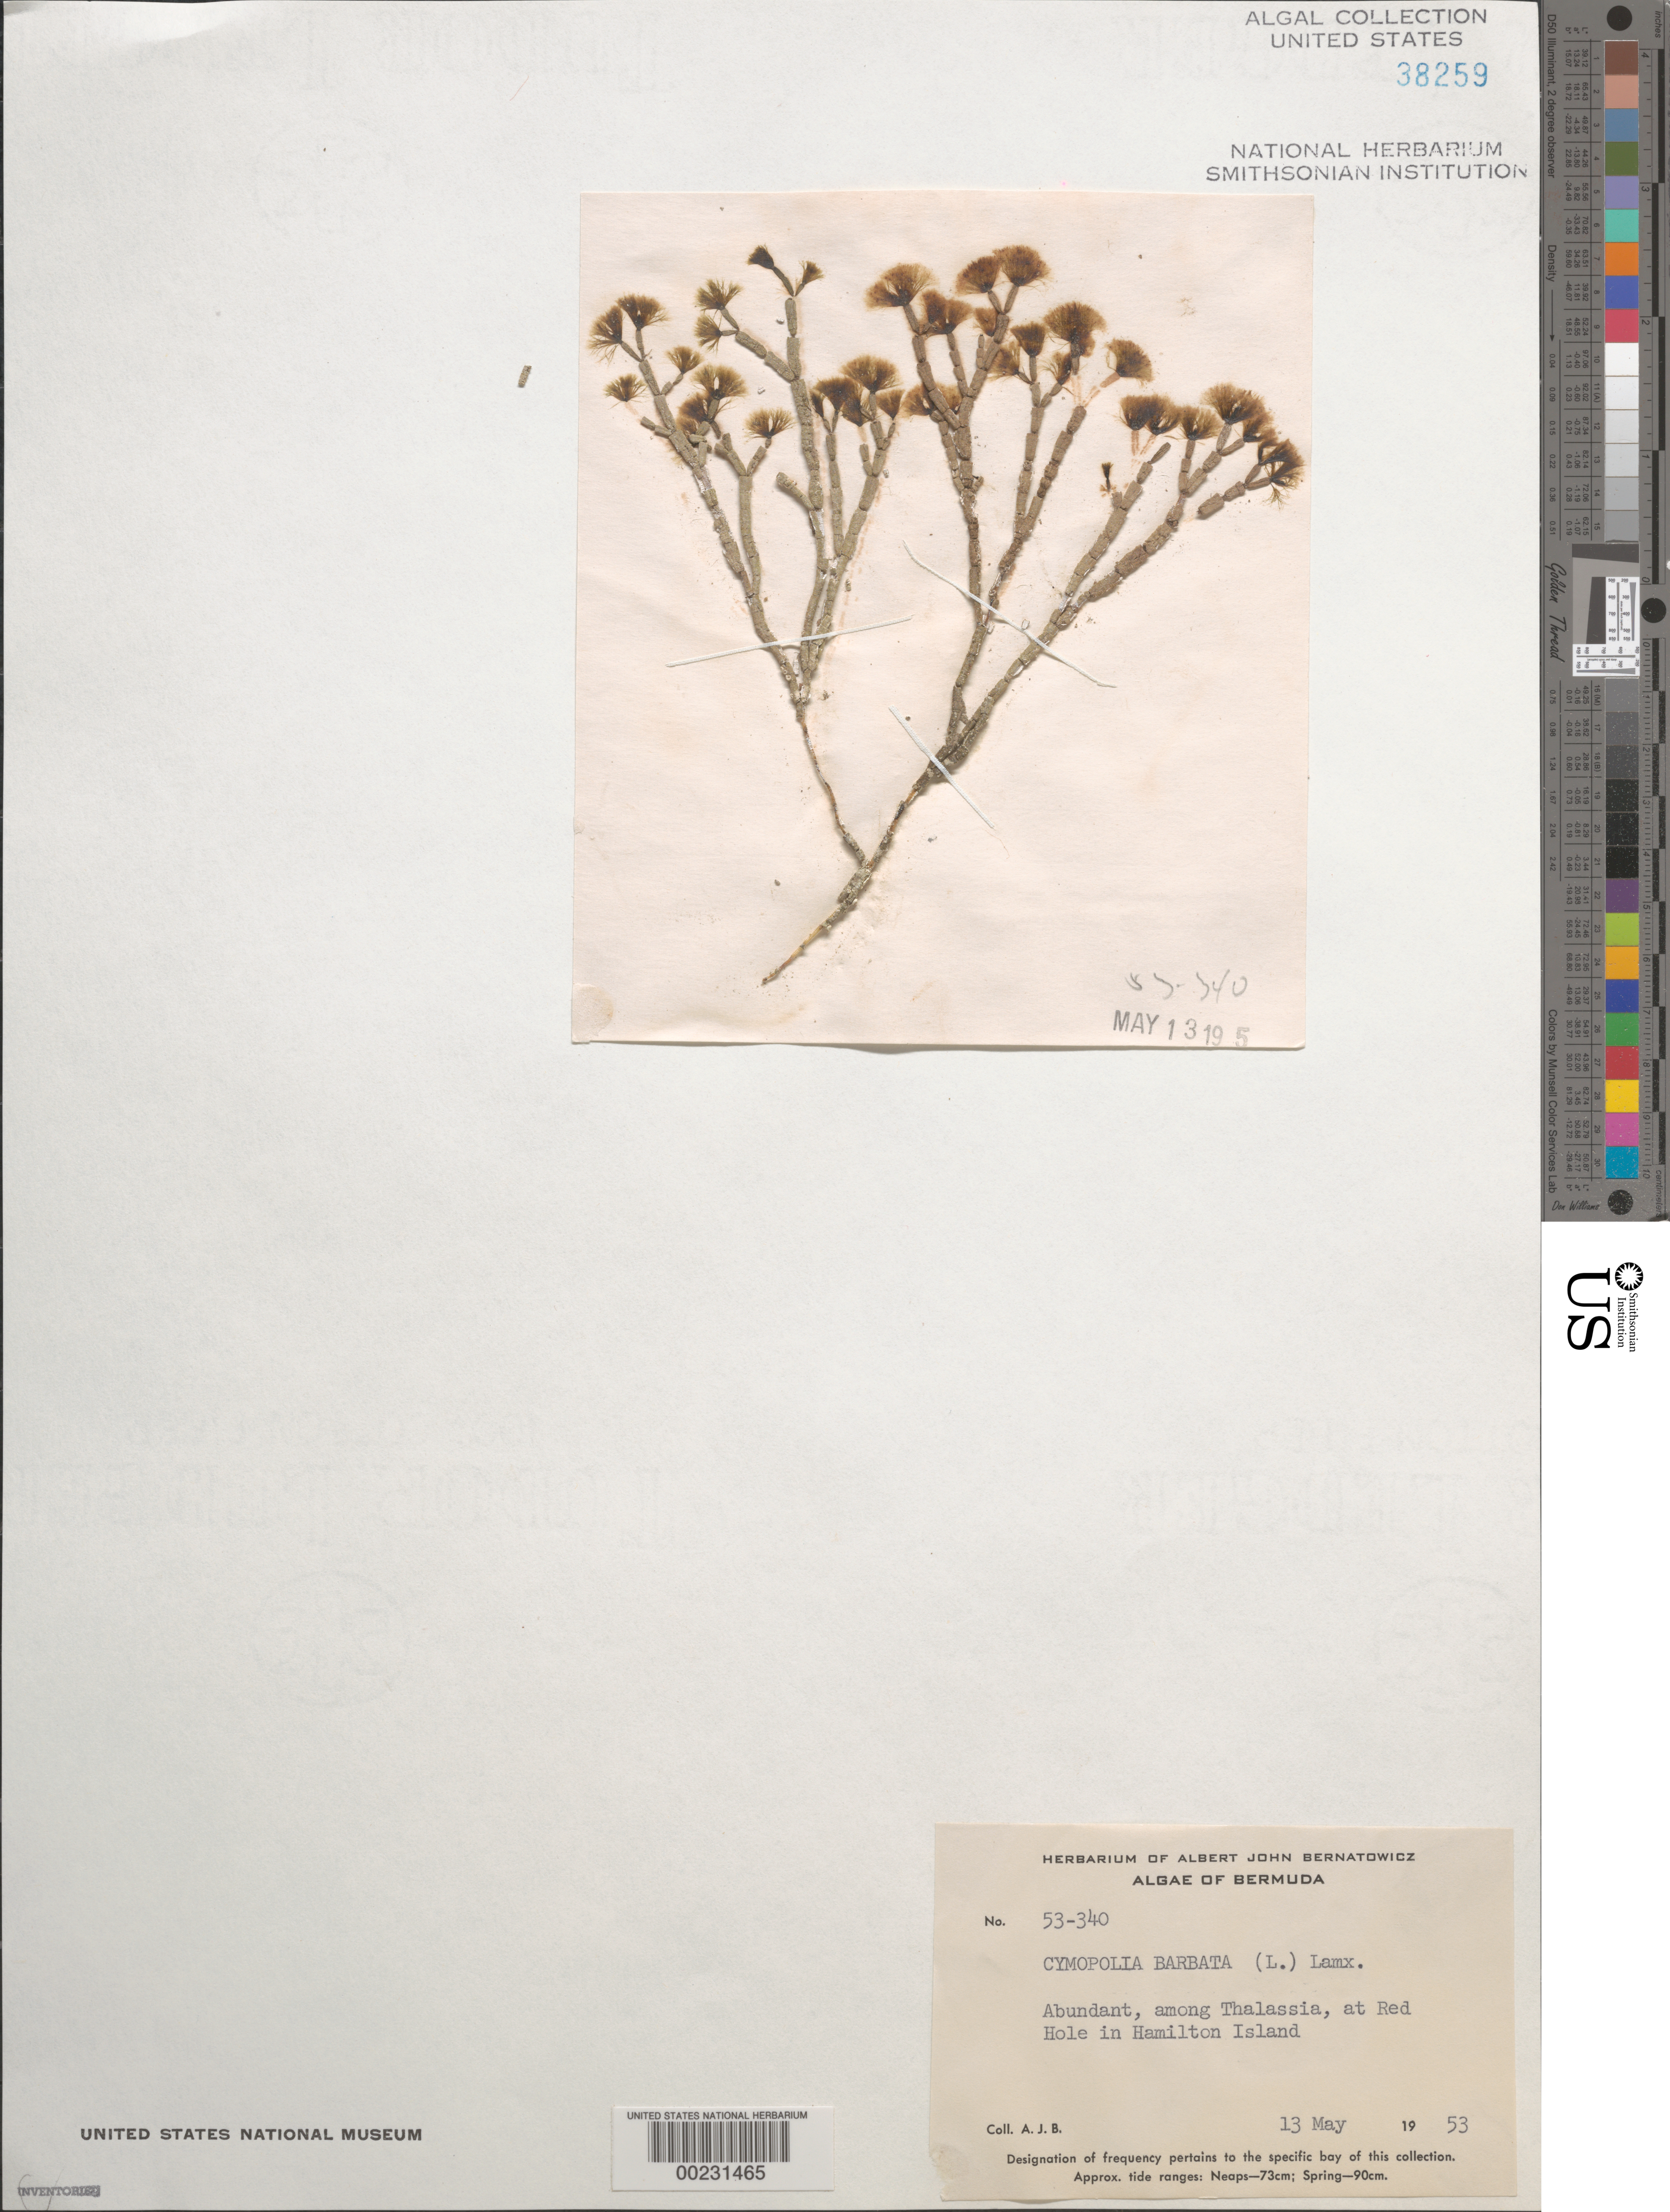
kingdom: Plantae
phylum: Chlorophyta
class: Ulvophyceae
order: Dasycladales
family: Dasycladaceae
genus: Cymopolia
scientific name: Cymopolia barbata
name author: (L.) J.V.Lamouroux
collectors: A. Bernatowicz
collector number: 53-340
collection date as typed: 13 May 1953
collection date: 1953-05-13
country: Bermuda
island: Bermuda Island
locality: Red Hole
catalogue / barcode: US 38259